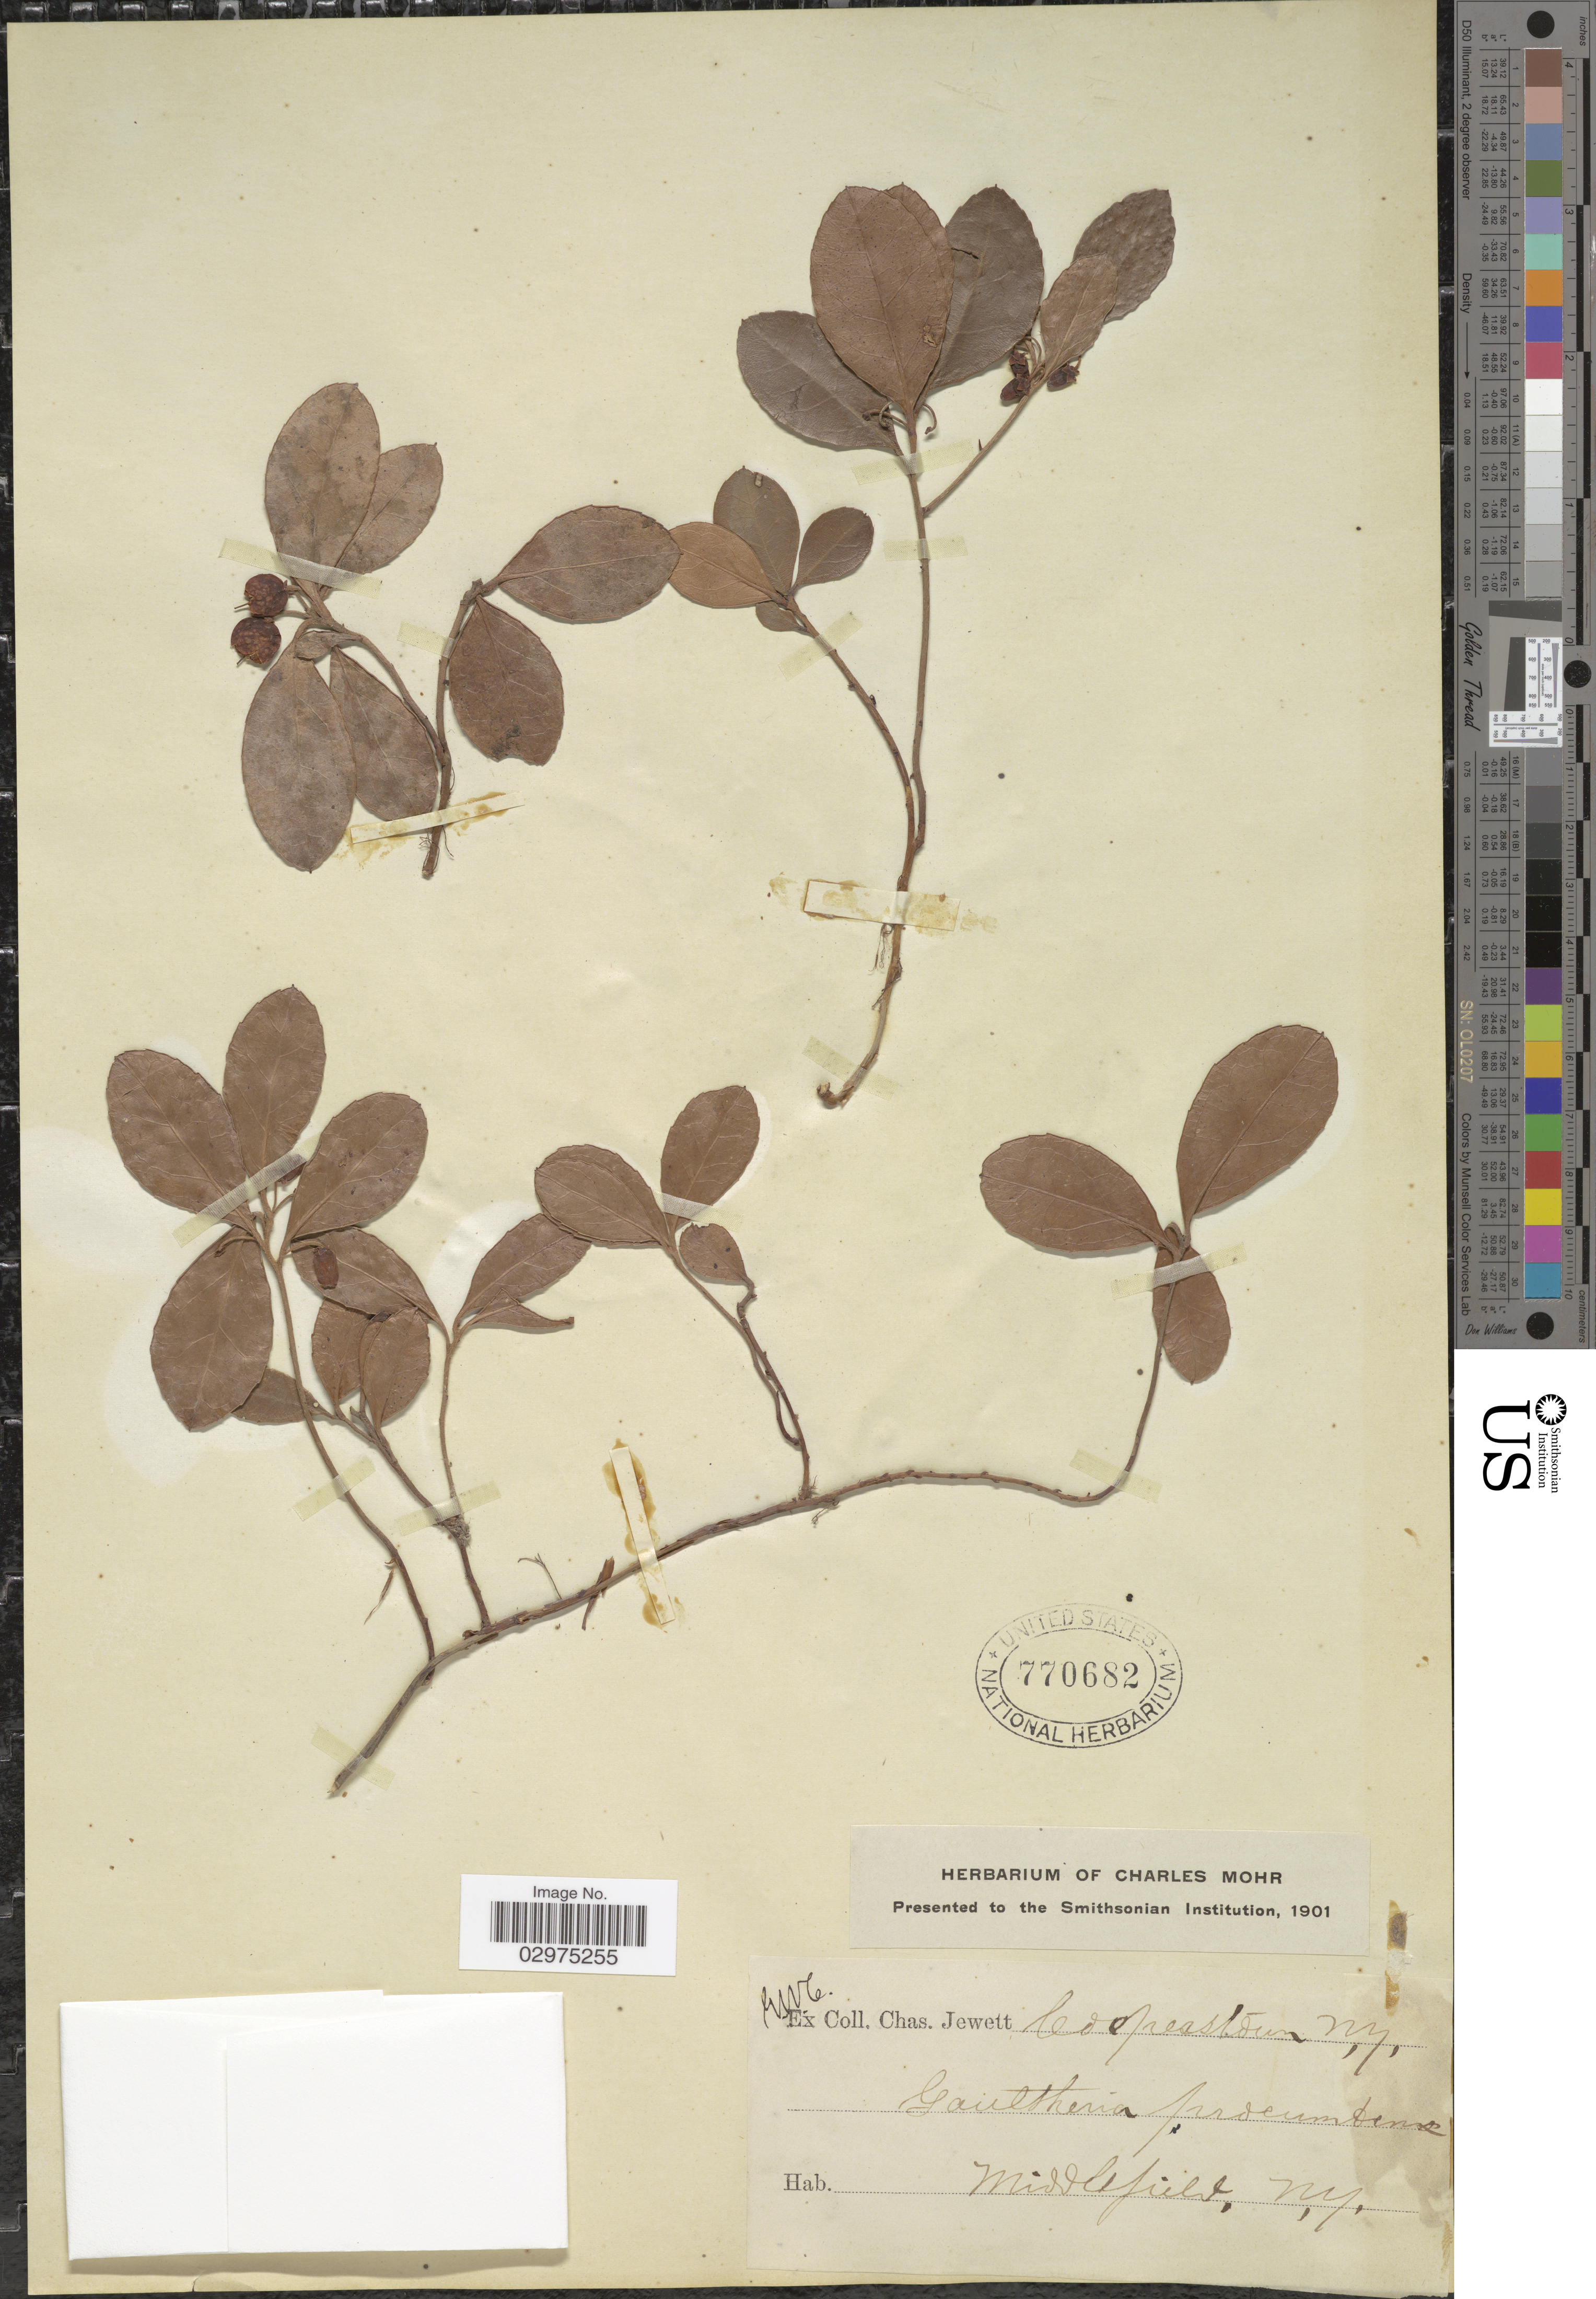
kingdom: Plantae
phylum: Tracheophyta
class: Magnoliopsida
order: Ericales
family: Ericaceae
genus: Gaultheria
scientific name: Gaultheria procumbens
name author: L.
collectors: C. Jewett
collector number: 9106*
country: United States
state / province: New York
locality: Middlefield.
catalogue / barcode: US 770682